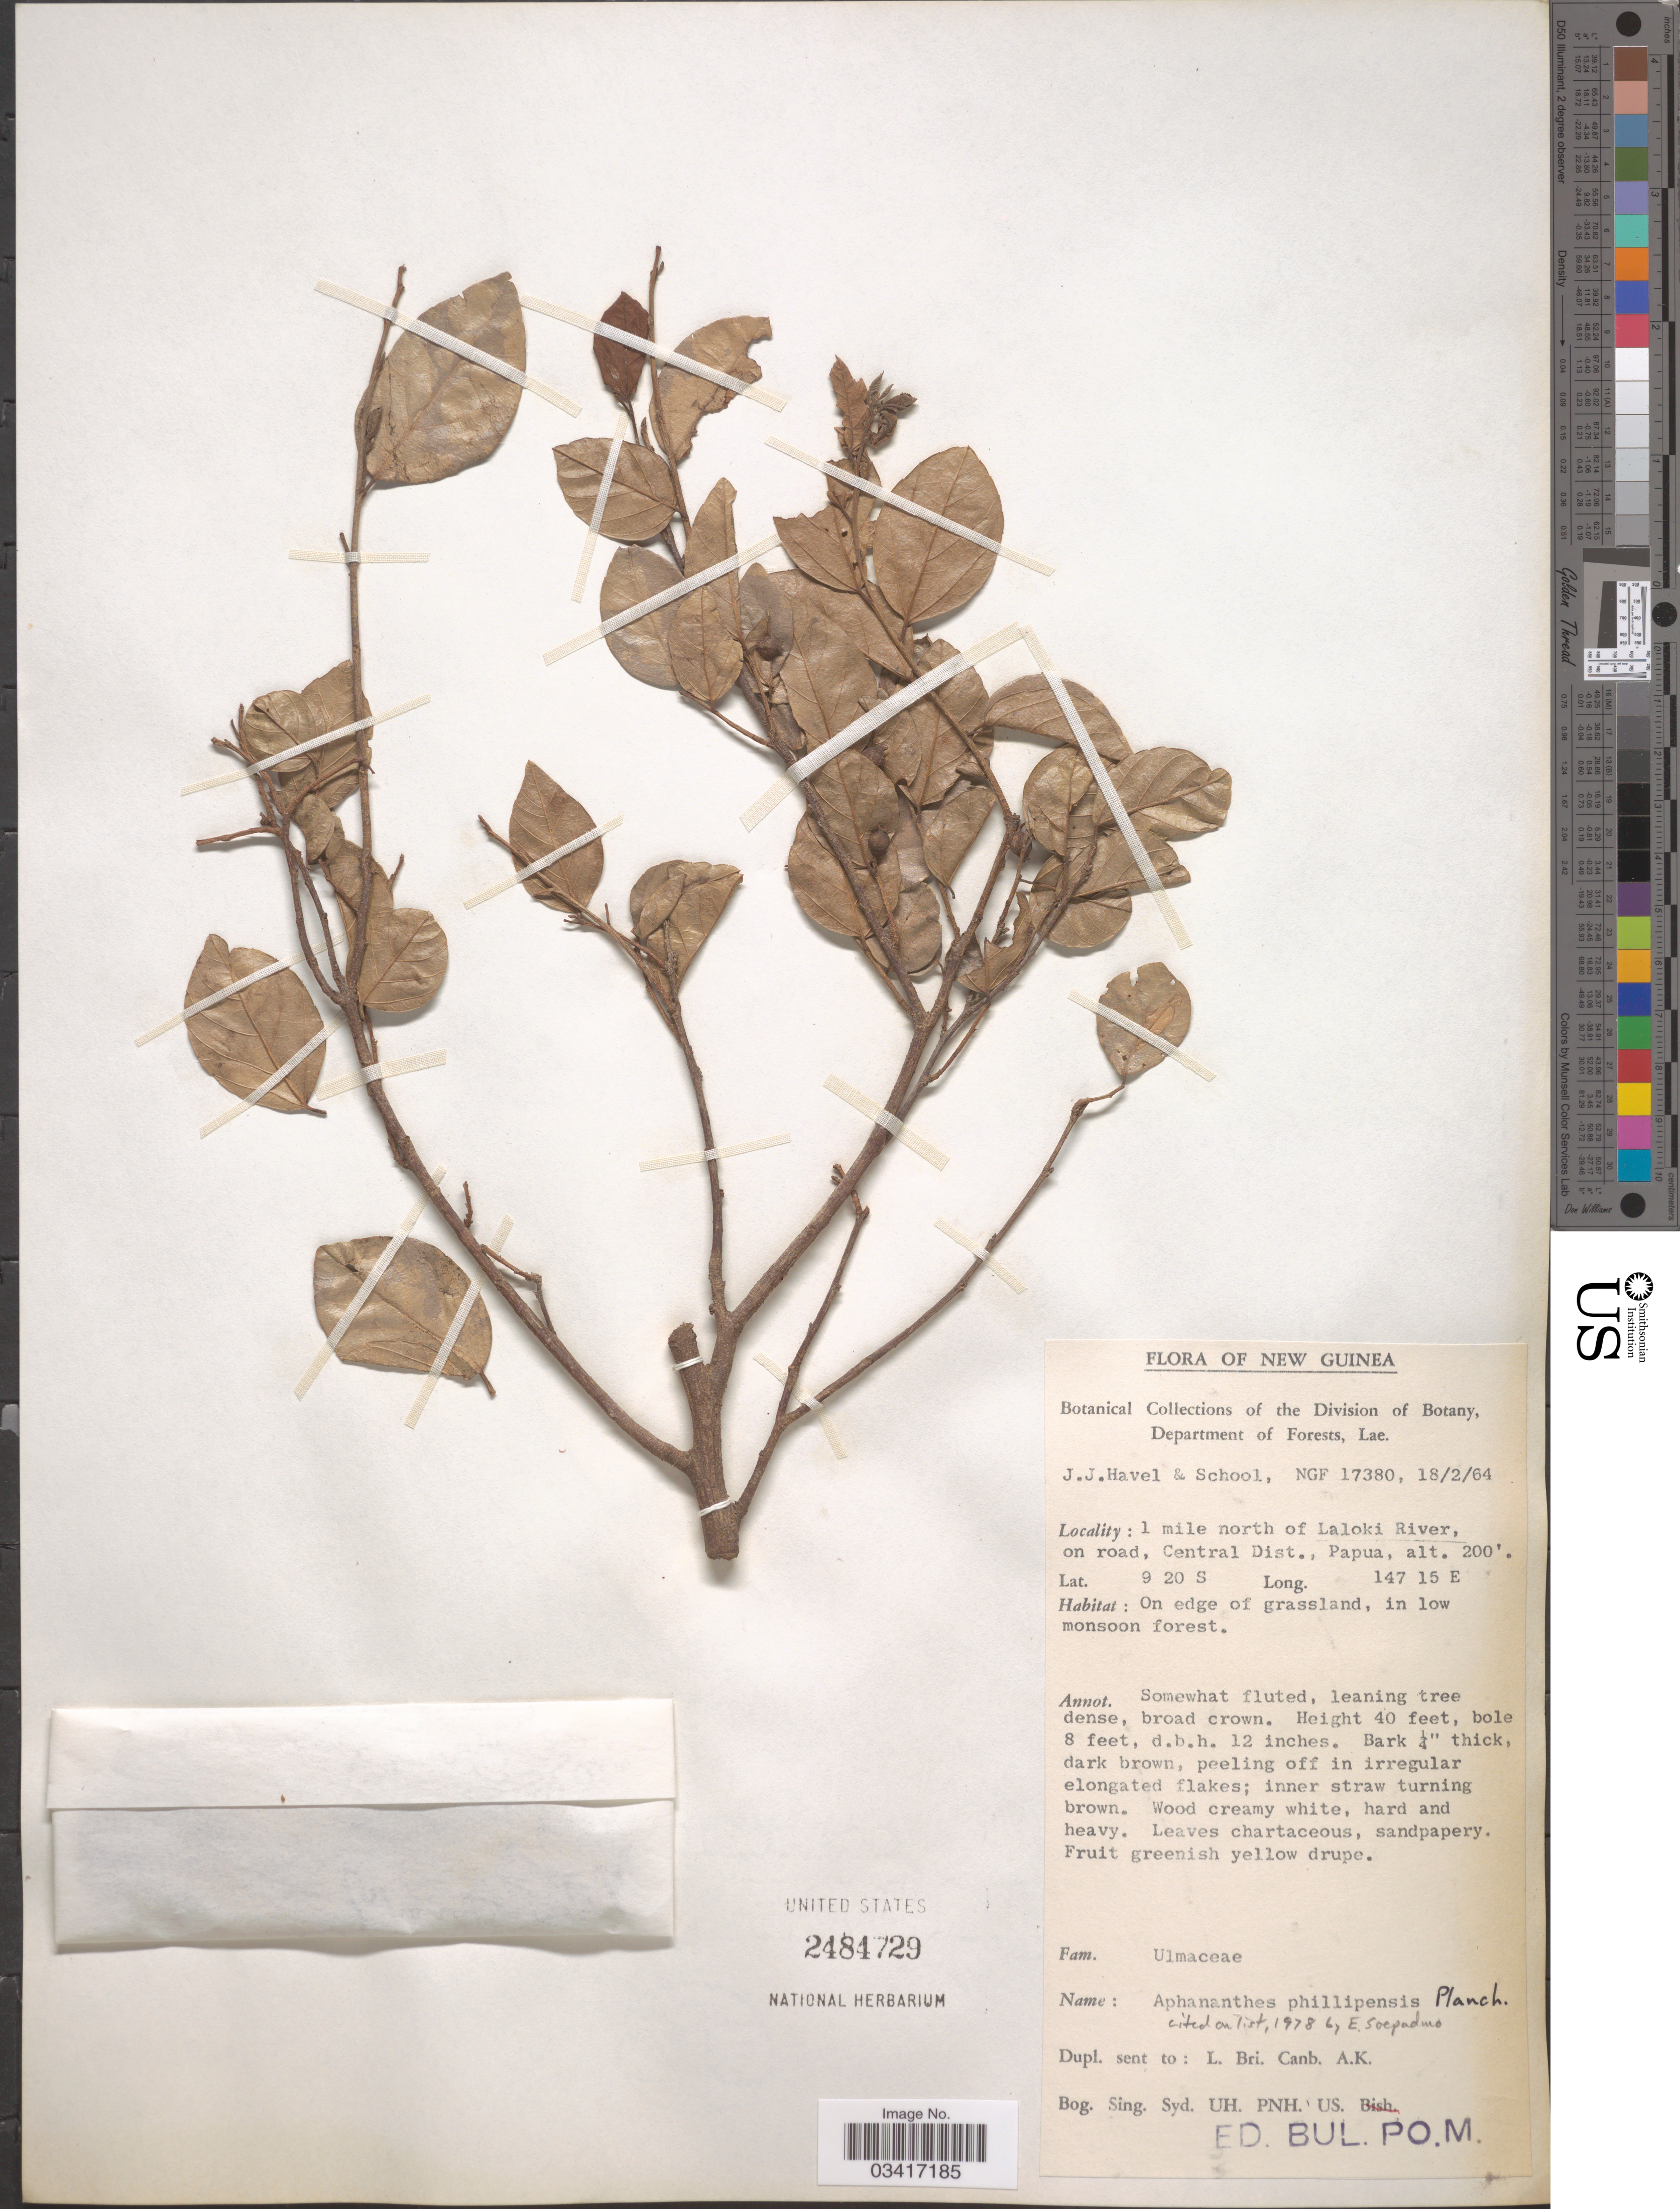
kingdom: Plantae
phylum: Tracheophyta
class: Magnoliopsida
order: Rosales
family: Cannabaceae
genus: Aphananthe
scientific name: Aphananthe philippinensis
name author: Planch.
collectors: J. Havel & School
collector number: NGF17380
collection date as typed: Transcribed d/m/y: 18/2/64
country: Papua New Guinea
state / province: Central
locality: New Guinea. 1 mile north of Laloki River, on road, Central Dist., Papua.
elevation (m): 61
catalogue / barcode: US 2484729